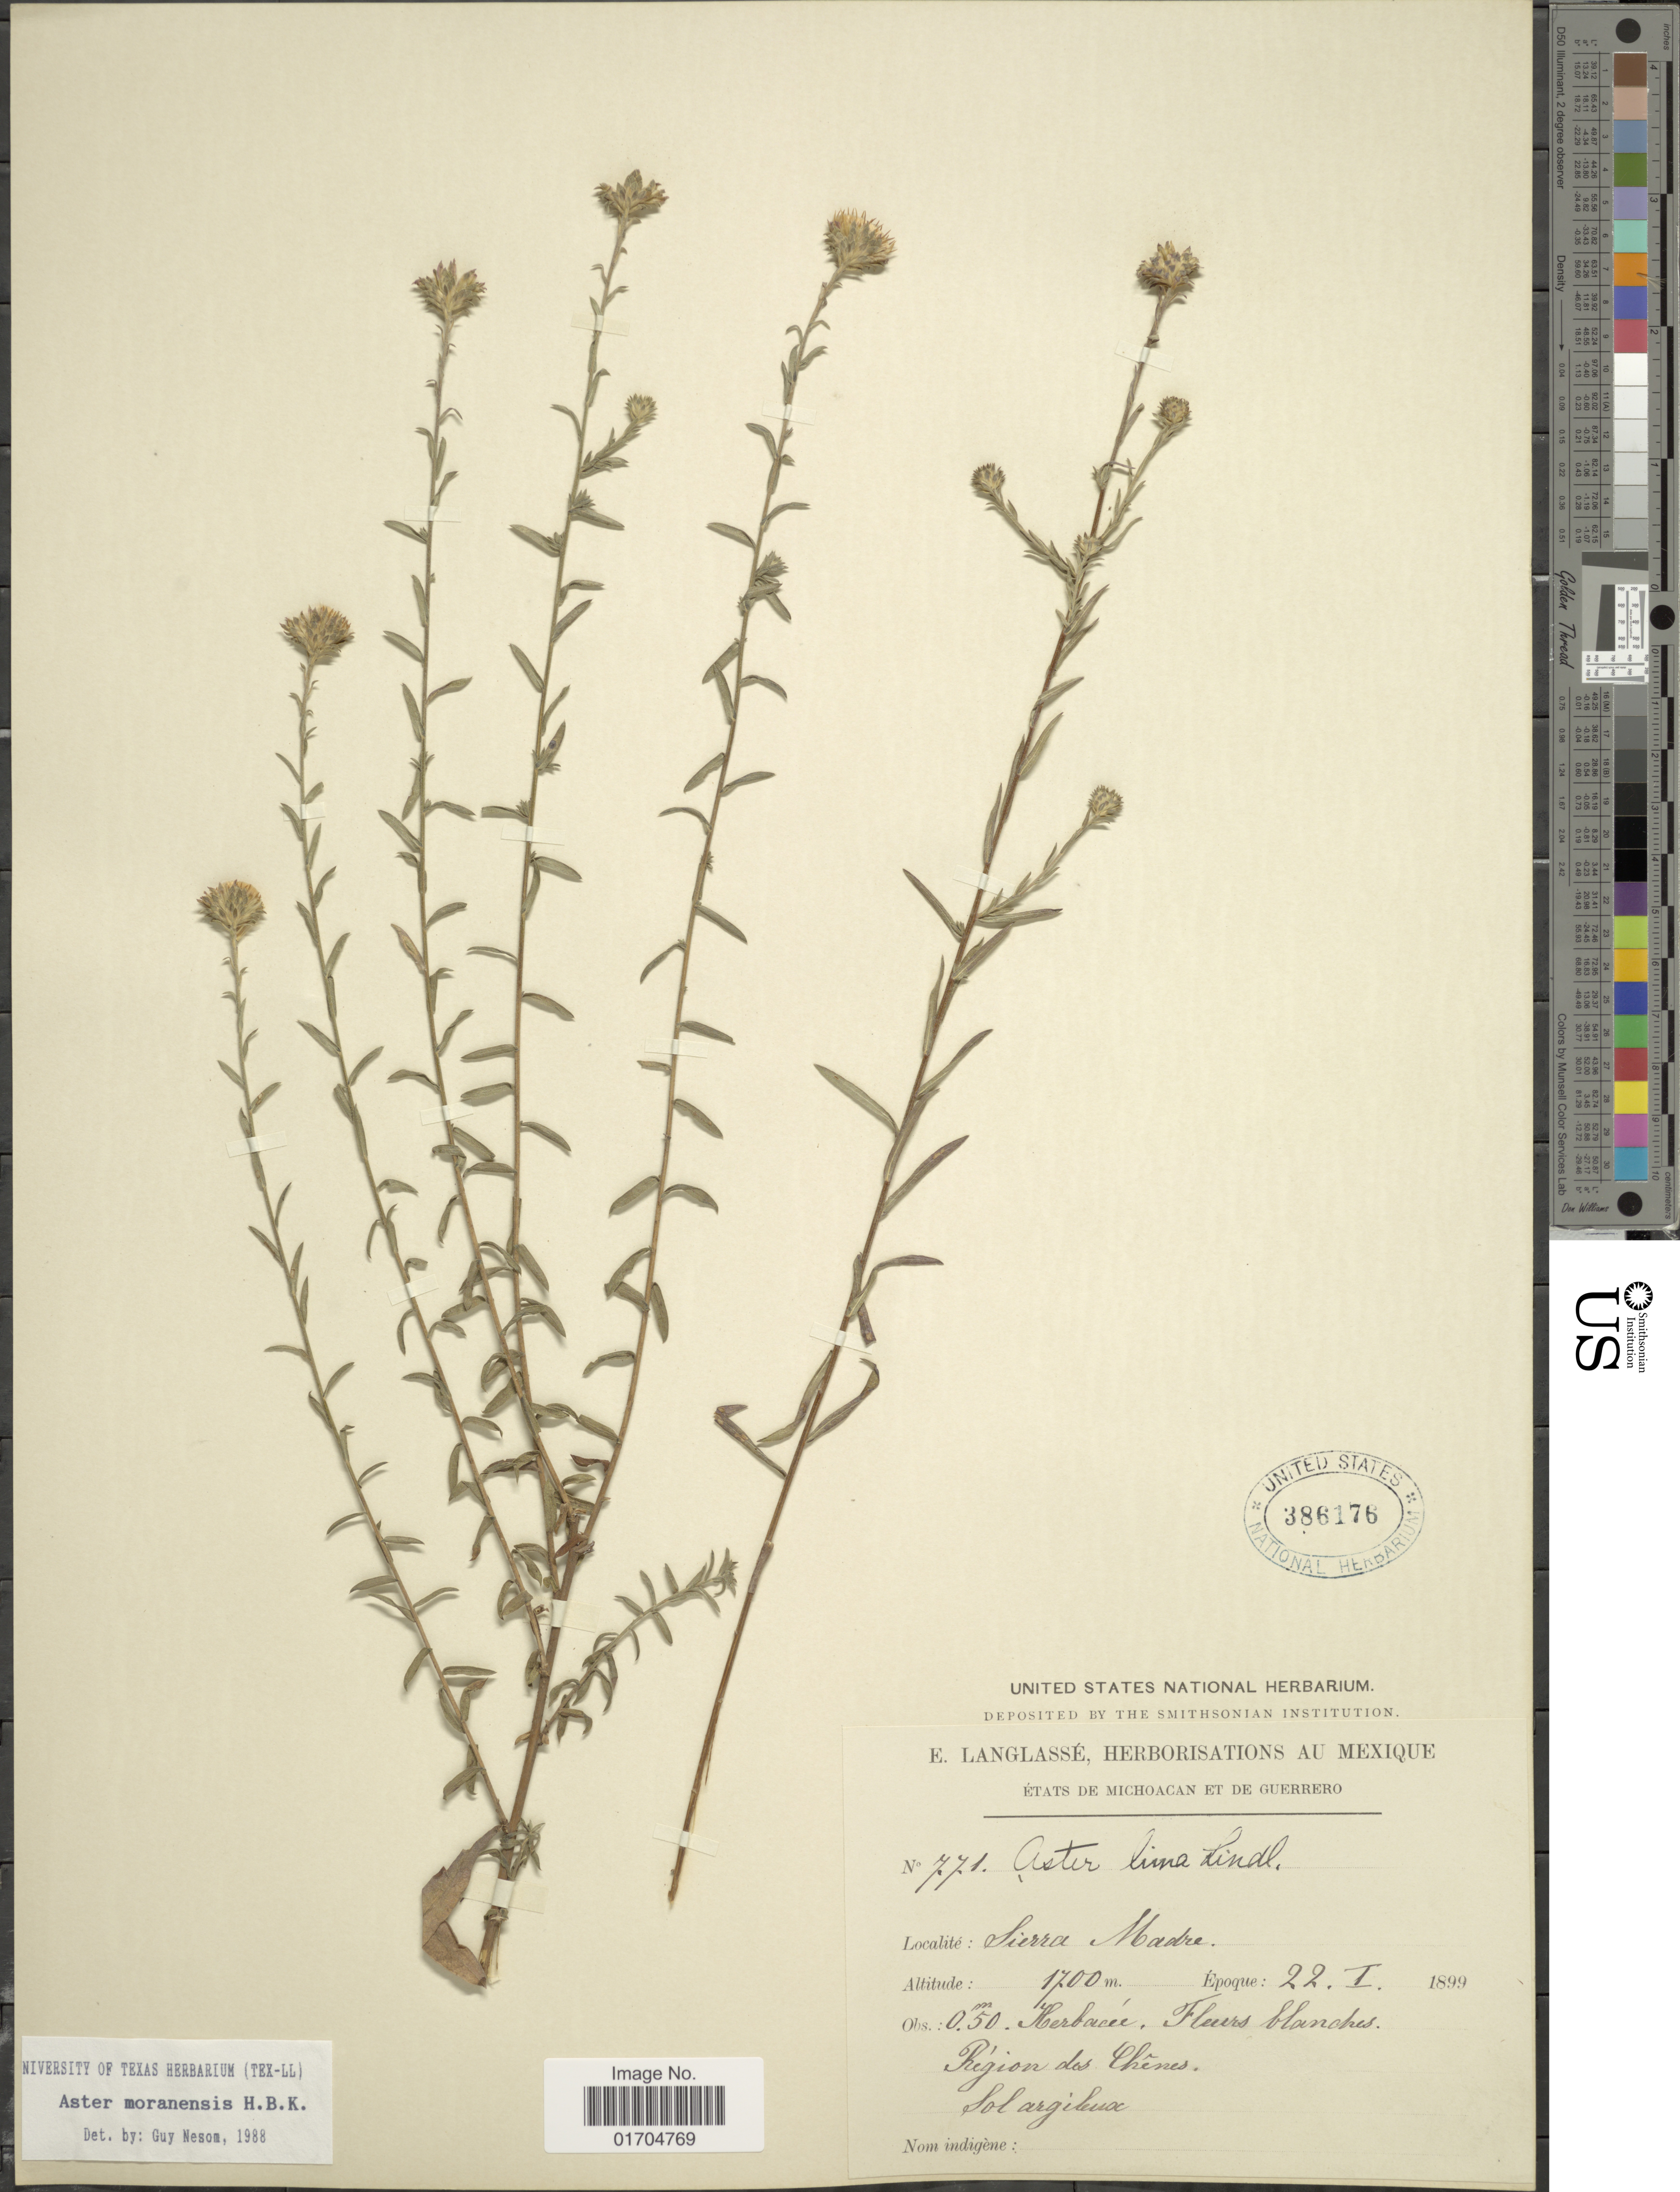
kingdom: Plantae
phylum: Tracheophyta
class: Magnoliopsida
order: Asterales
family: Asteraceae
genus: Symphyotrichum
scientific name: Symphyotrichum moranense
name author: (Kunth) G.L. Nesom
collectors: E. Langlassé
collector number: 771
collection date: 1899-01-22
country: Mexico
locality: Michoacan et de Guerrero, Sierra Madre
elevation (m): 1700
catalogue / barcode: US 386176